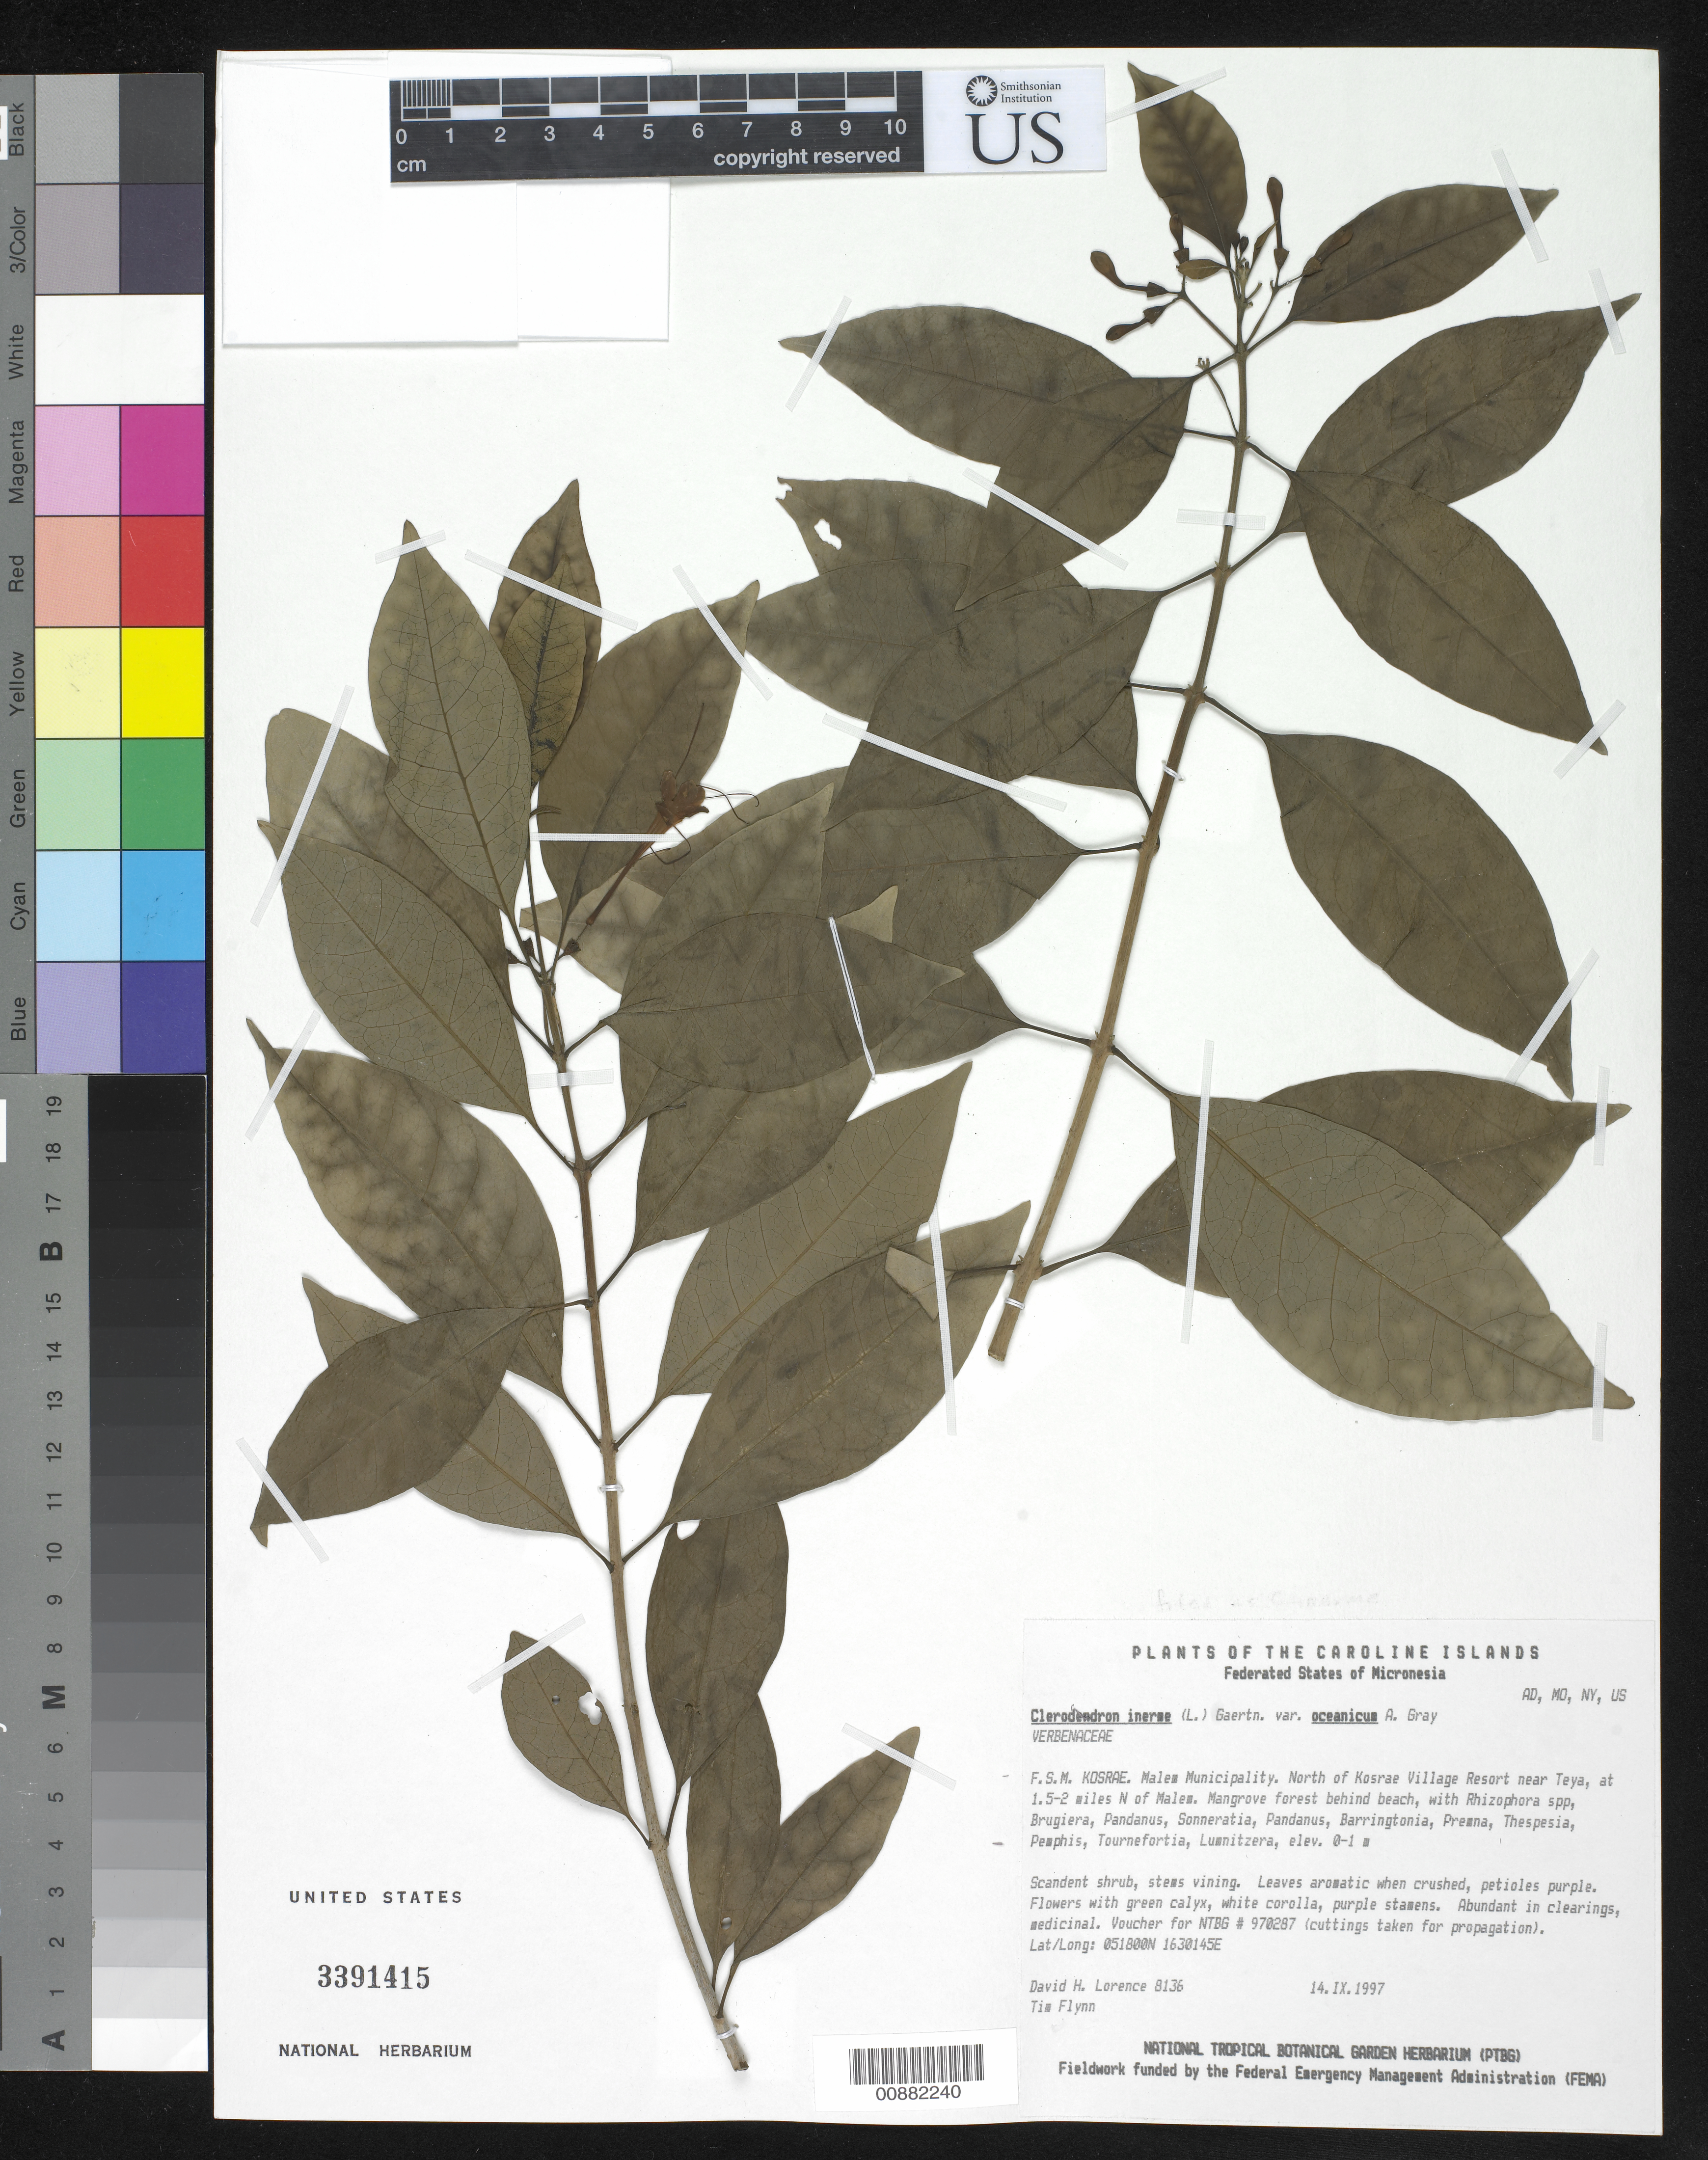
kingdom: Plantae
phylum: Tracheophyta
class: Magnoliopsida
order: Lamiales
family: Lamiaceae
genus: Clerodendrum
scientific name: Clerodendrum inerme var. oceanicum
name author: A. Gray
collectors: D. Lorence & T. W. Flynn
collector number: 8136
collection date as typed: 14 Sep 1997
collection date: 1997-09-14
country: Micronesia, Federated States of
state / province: Kosrae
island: Kosrae [Kusaie]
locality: Kosrae, Malem Municpality, N or Kosrae village resort near Teya.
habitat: Mangrove forest behind beach.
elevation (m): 0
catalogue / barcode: US 3391415